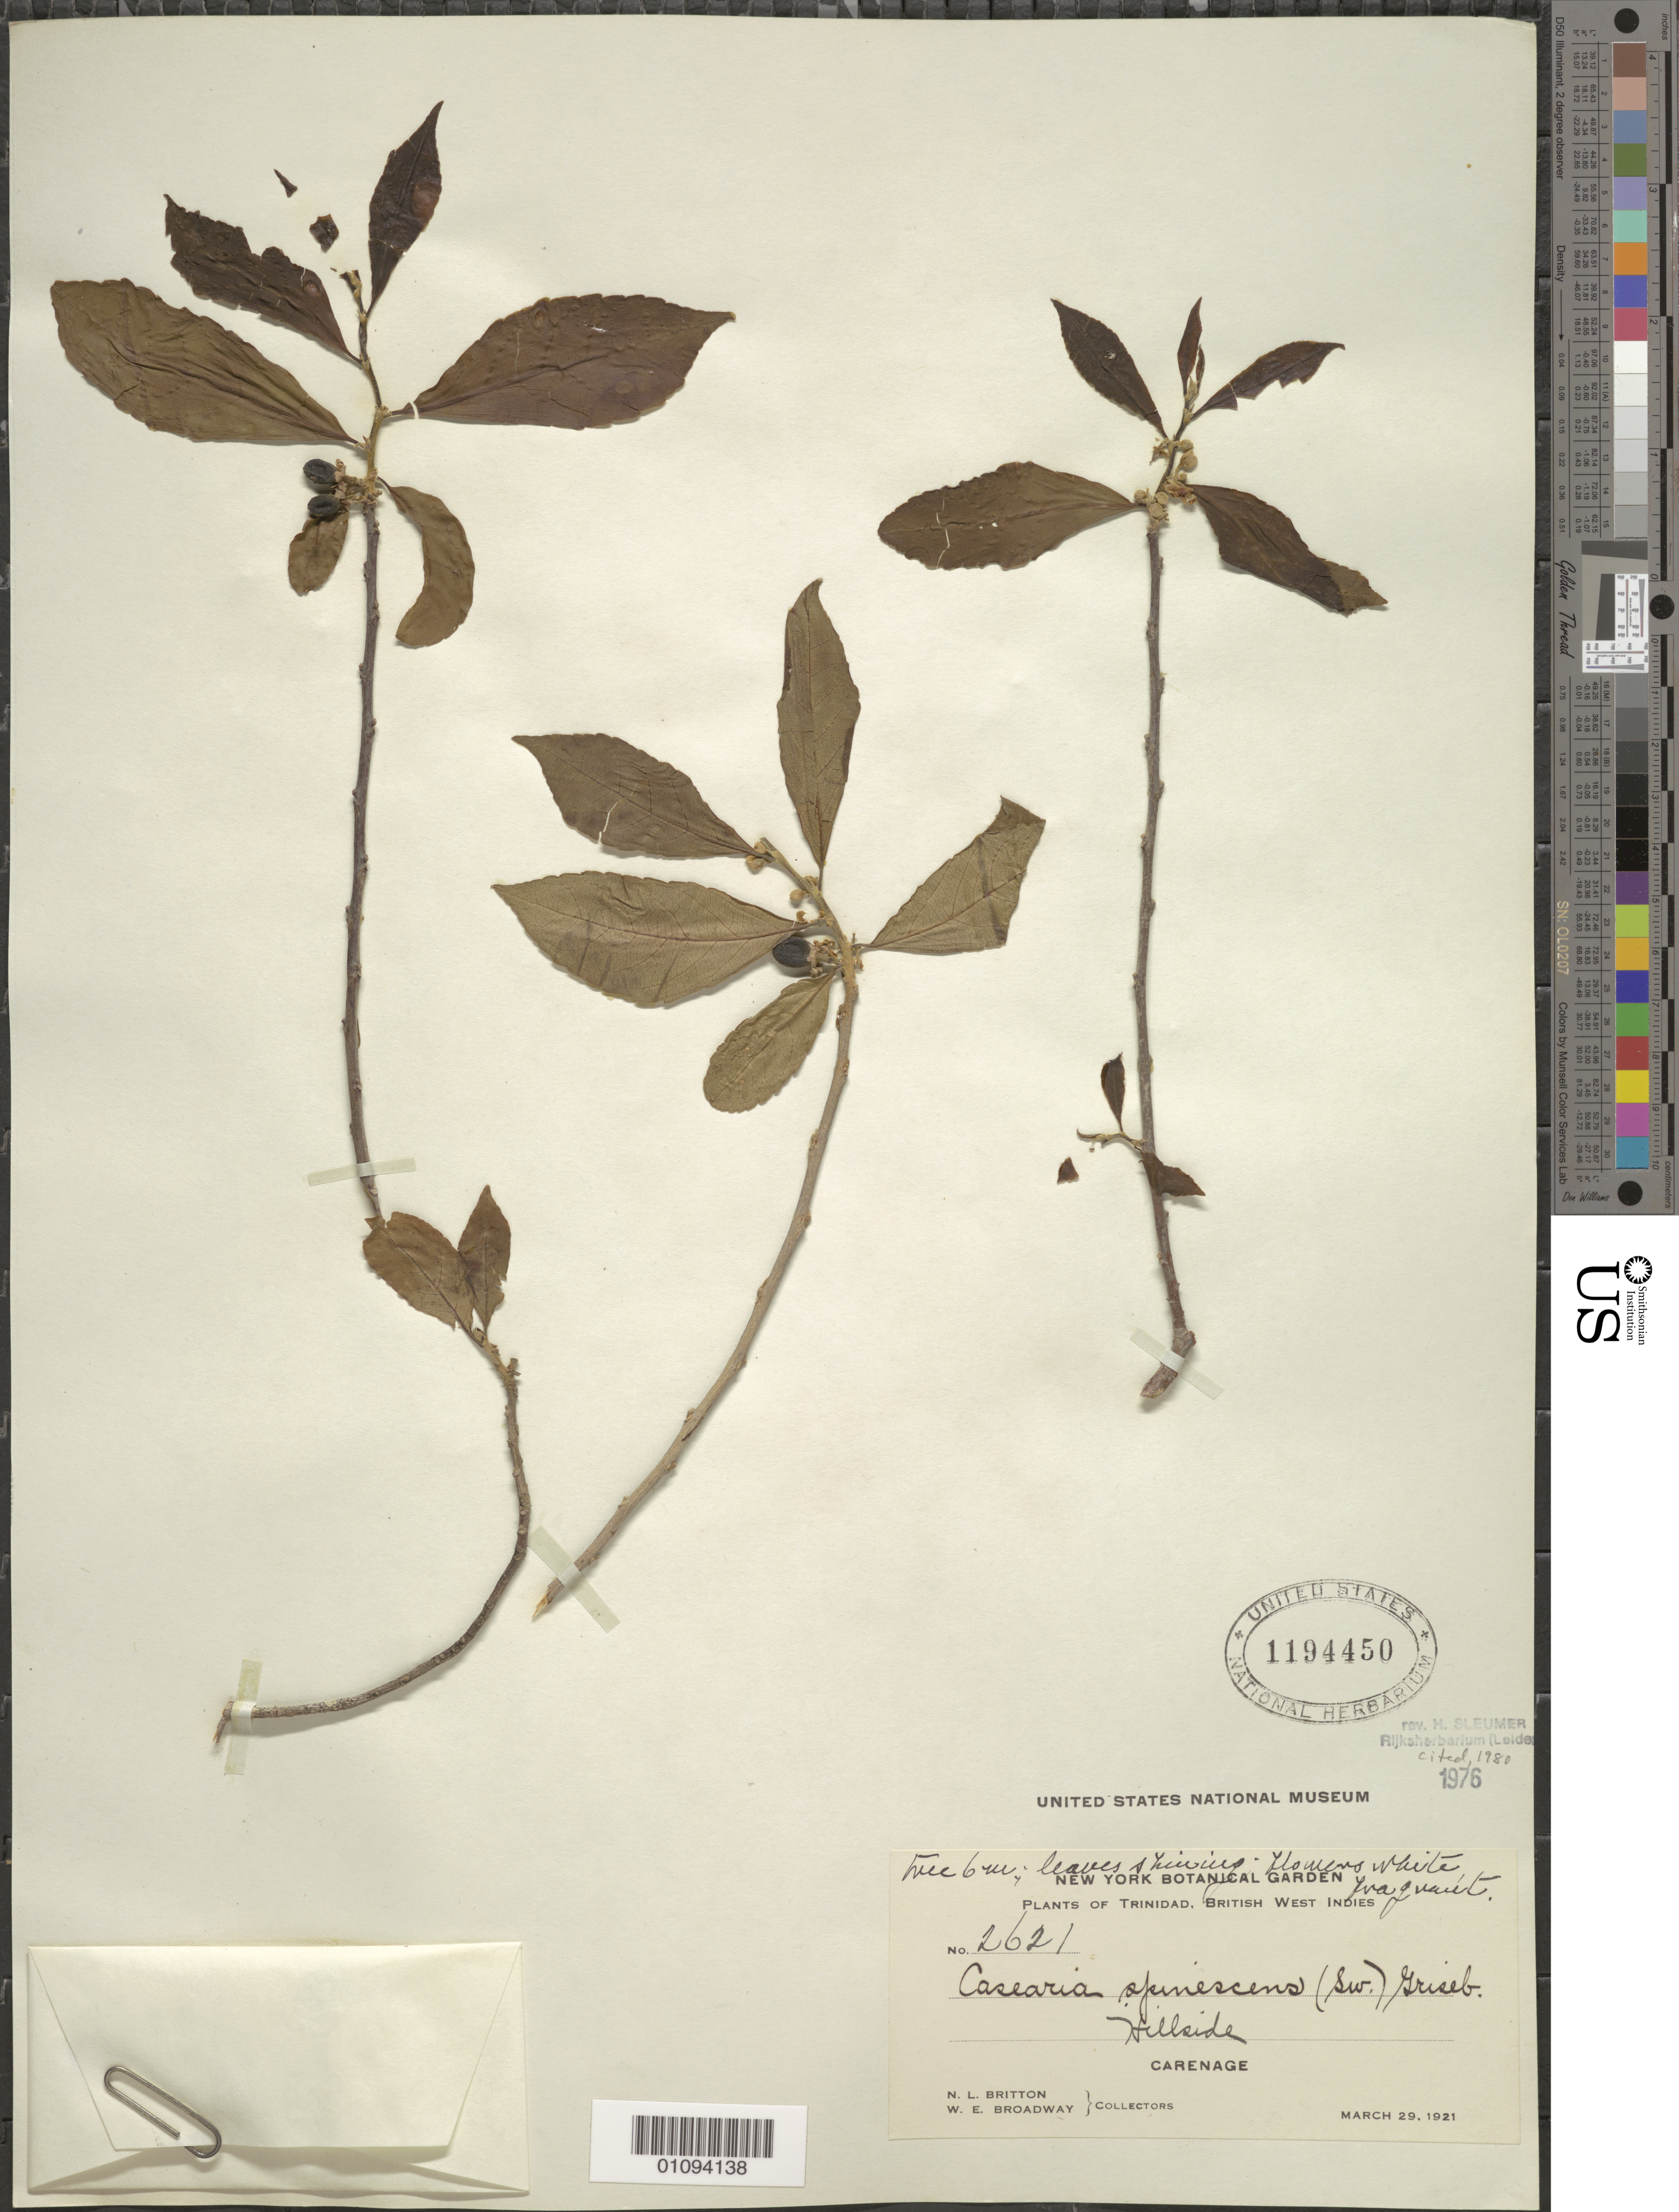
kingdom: Plantae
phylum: Tracheophyta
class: Magnoliopsida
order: Malpighiales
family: Salicaceae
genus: Casearia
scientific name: Casearia spinescens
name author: (Sw.) Griseb.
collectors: N. Britton & W. E. Broadway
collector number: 2621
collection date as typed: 29 Mar 1921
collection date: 1921-03-29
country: Trinidad and Tobago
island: Trinidad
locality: Carenage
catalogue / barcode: US 1194450